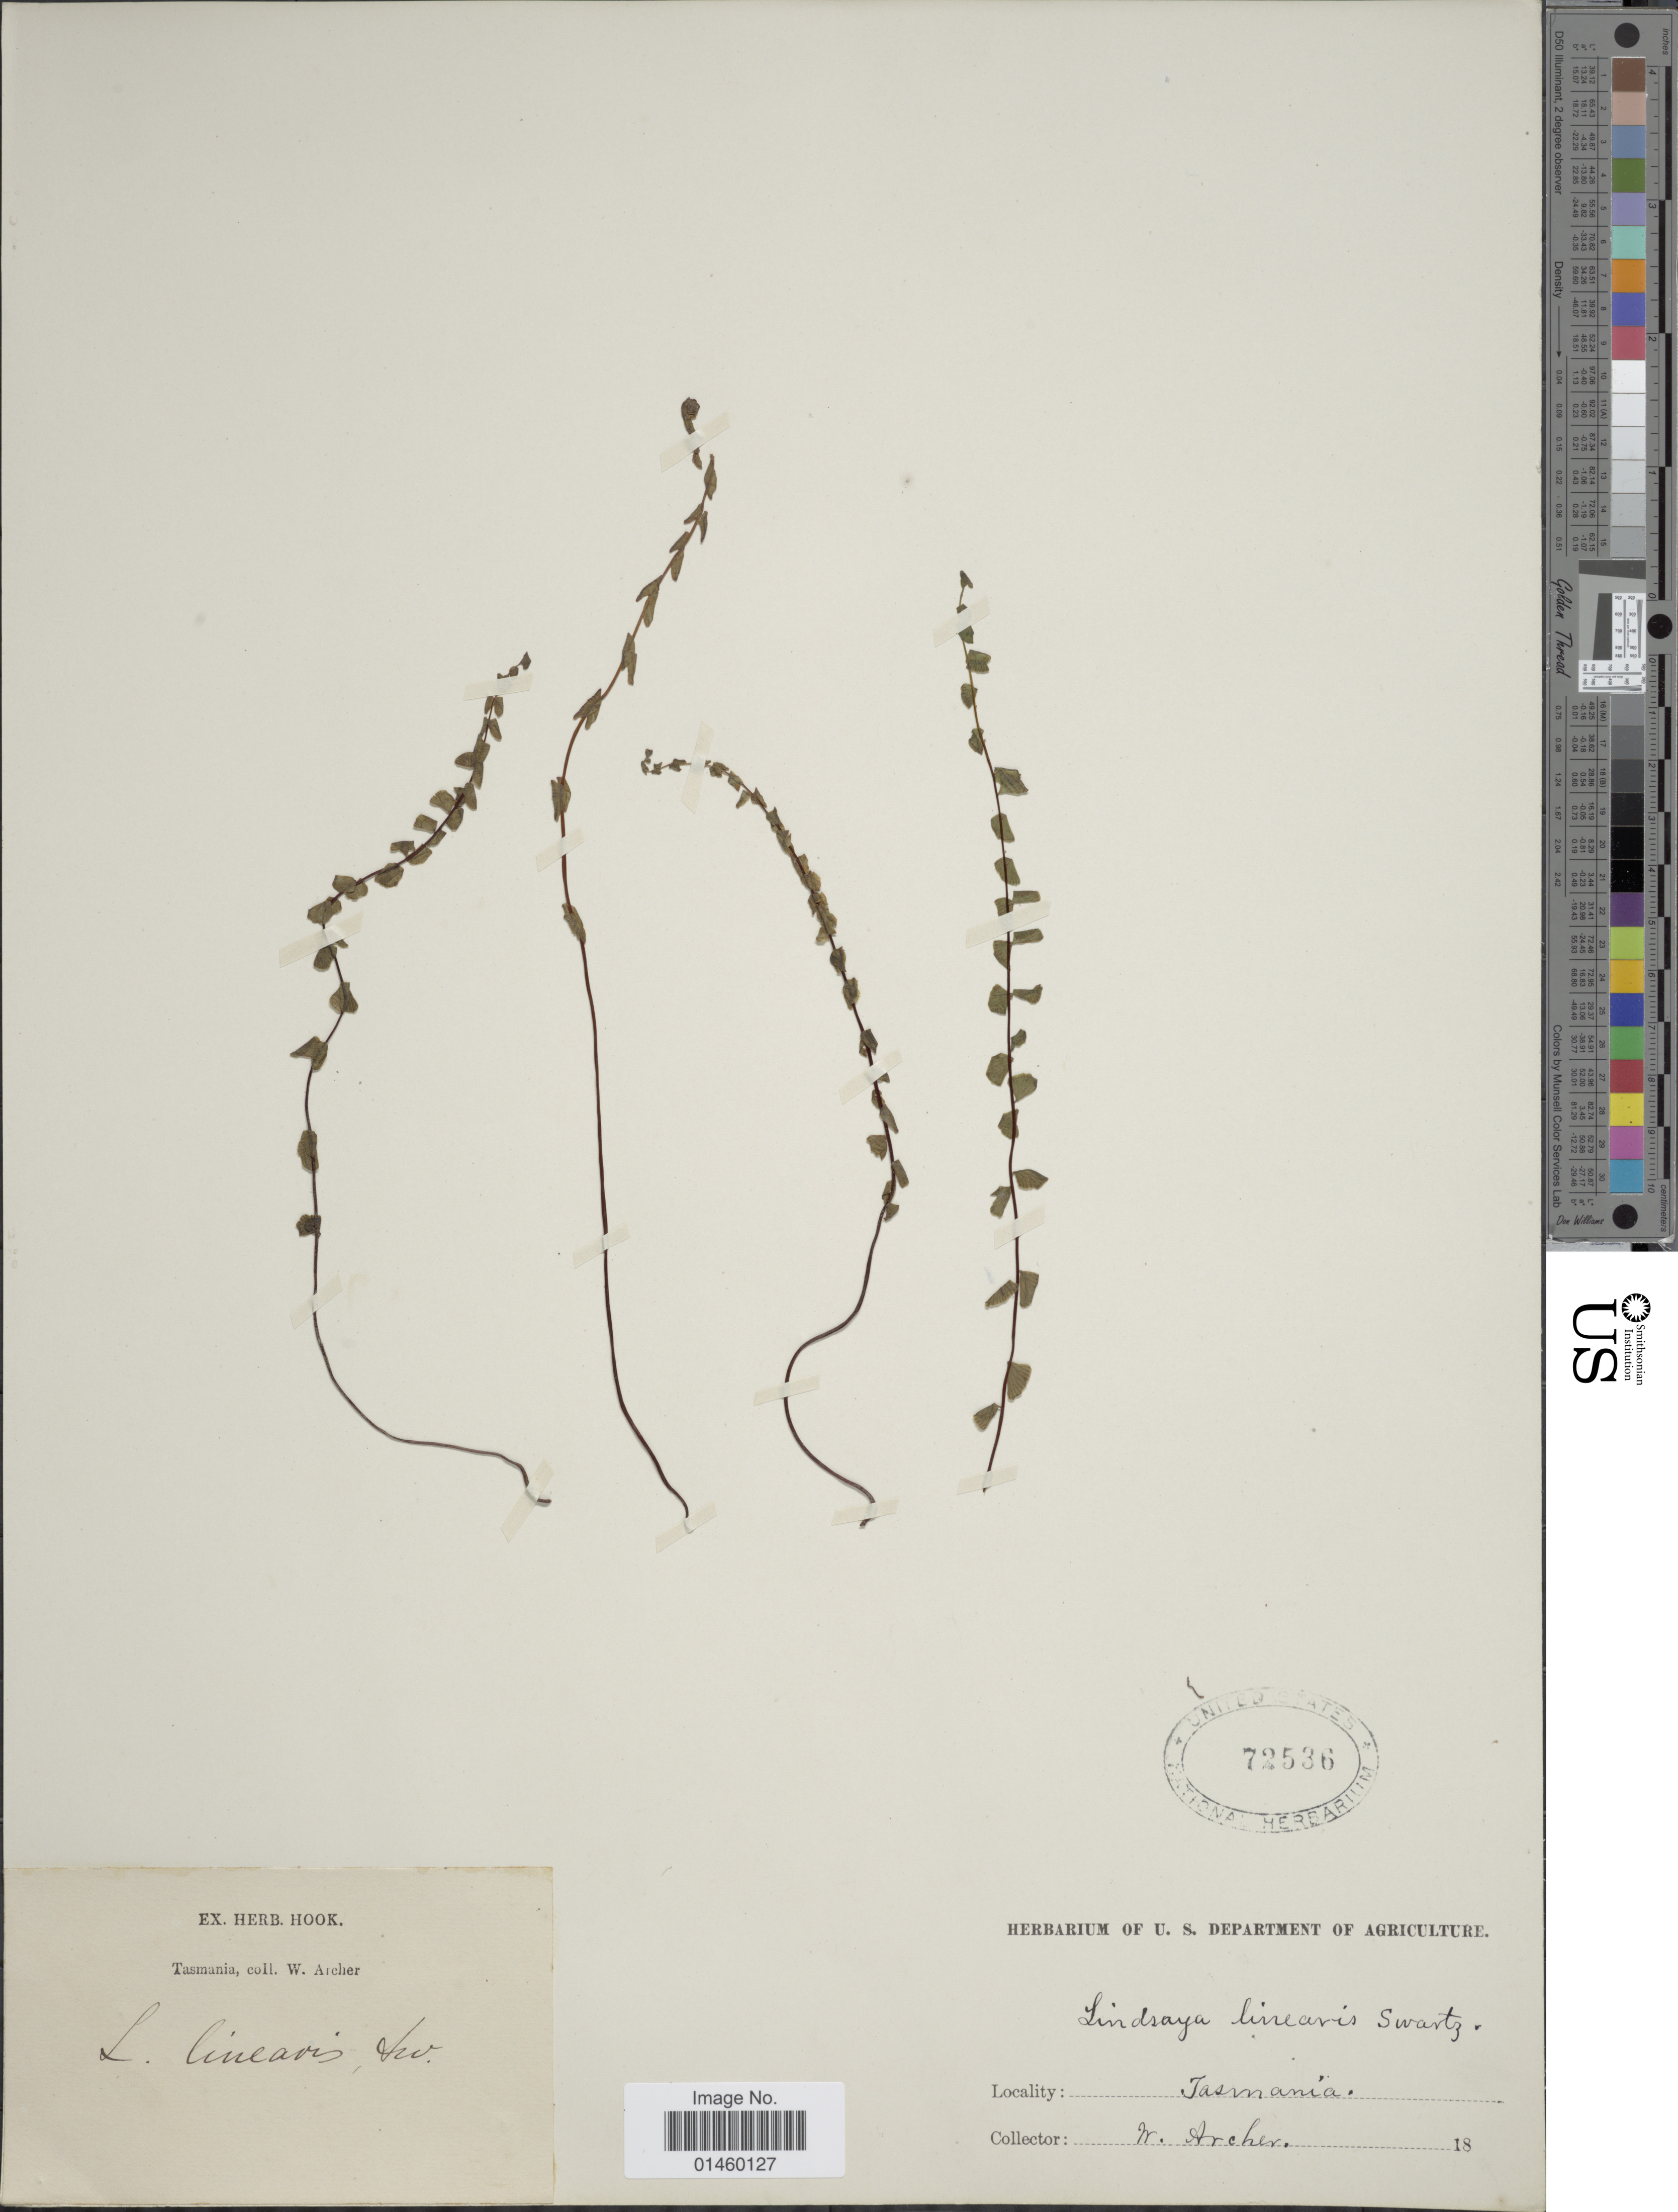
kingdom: Plantae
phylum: Tracheophyta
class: Polypodiopsida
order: Polypodiales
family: Lindsaeaceae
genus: Lindsaea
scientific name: Lindsaea linearis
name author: Sw.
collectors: W. A. Archer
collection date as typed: Transcribed d/m/y: //18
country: Australia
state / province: Tasmania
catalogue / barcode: US 72536